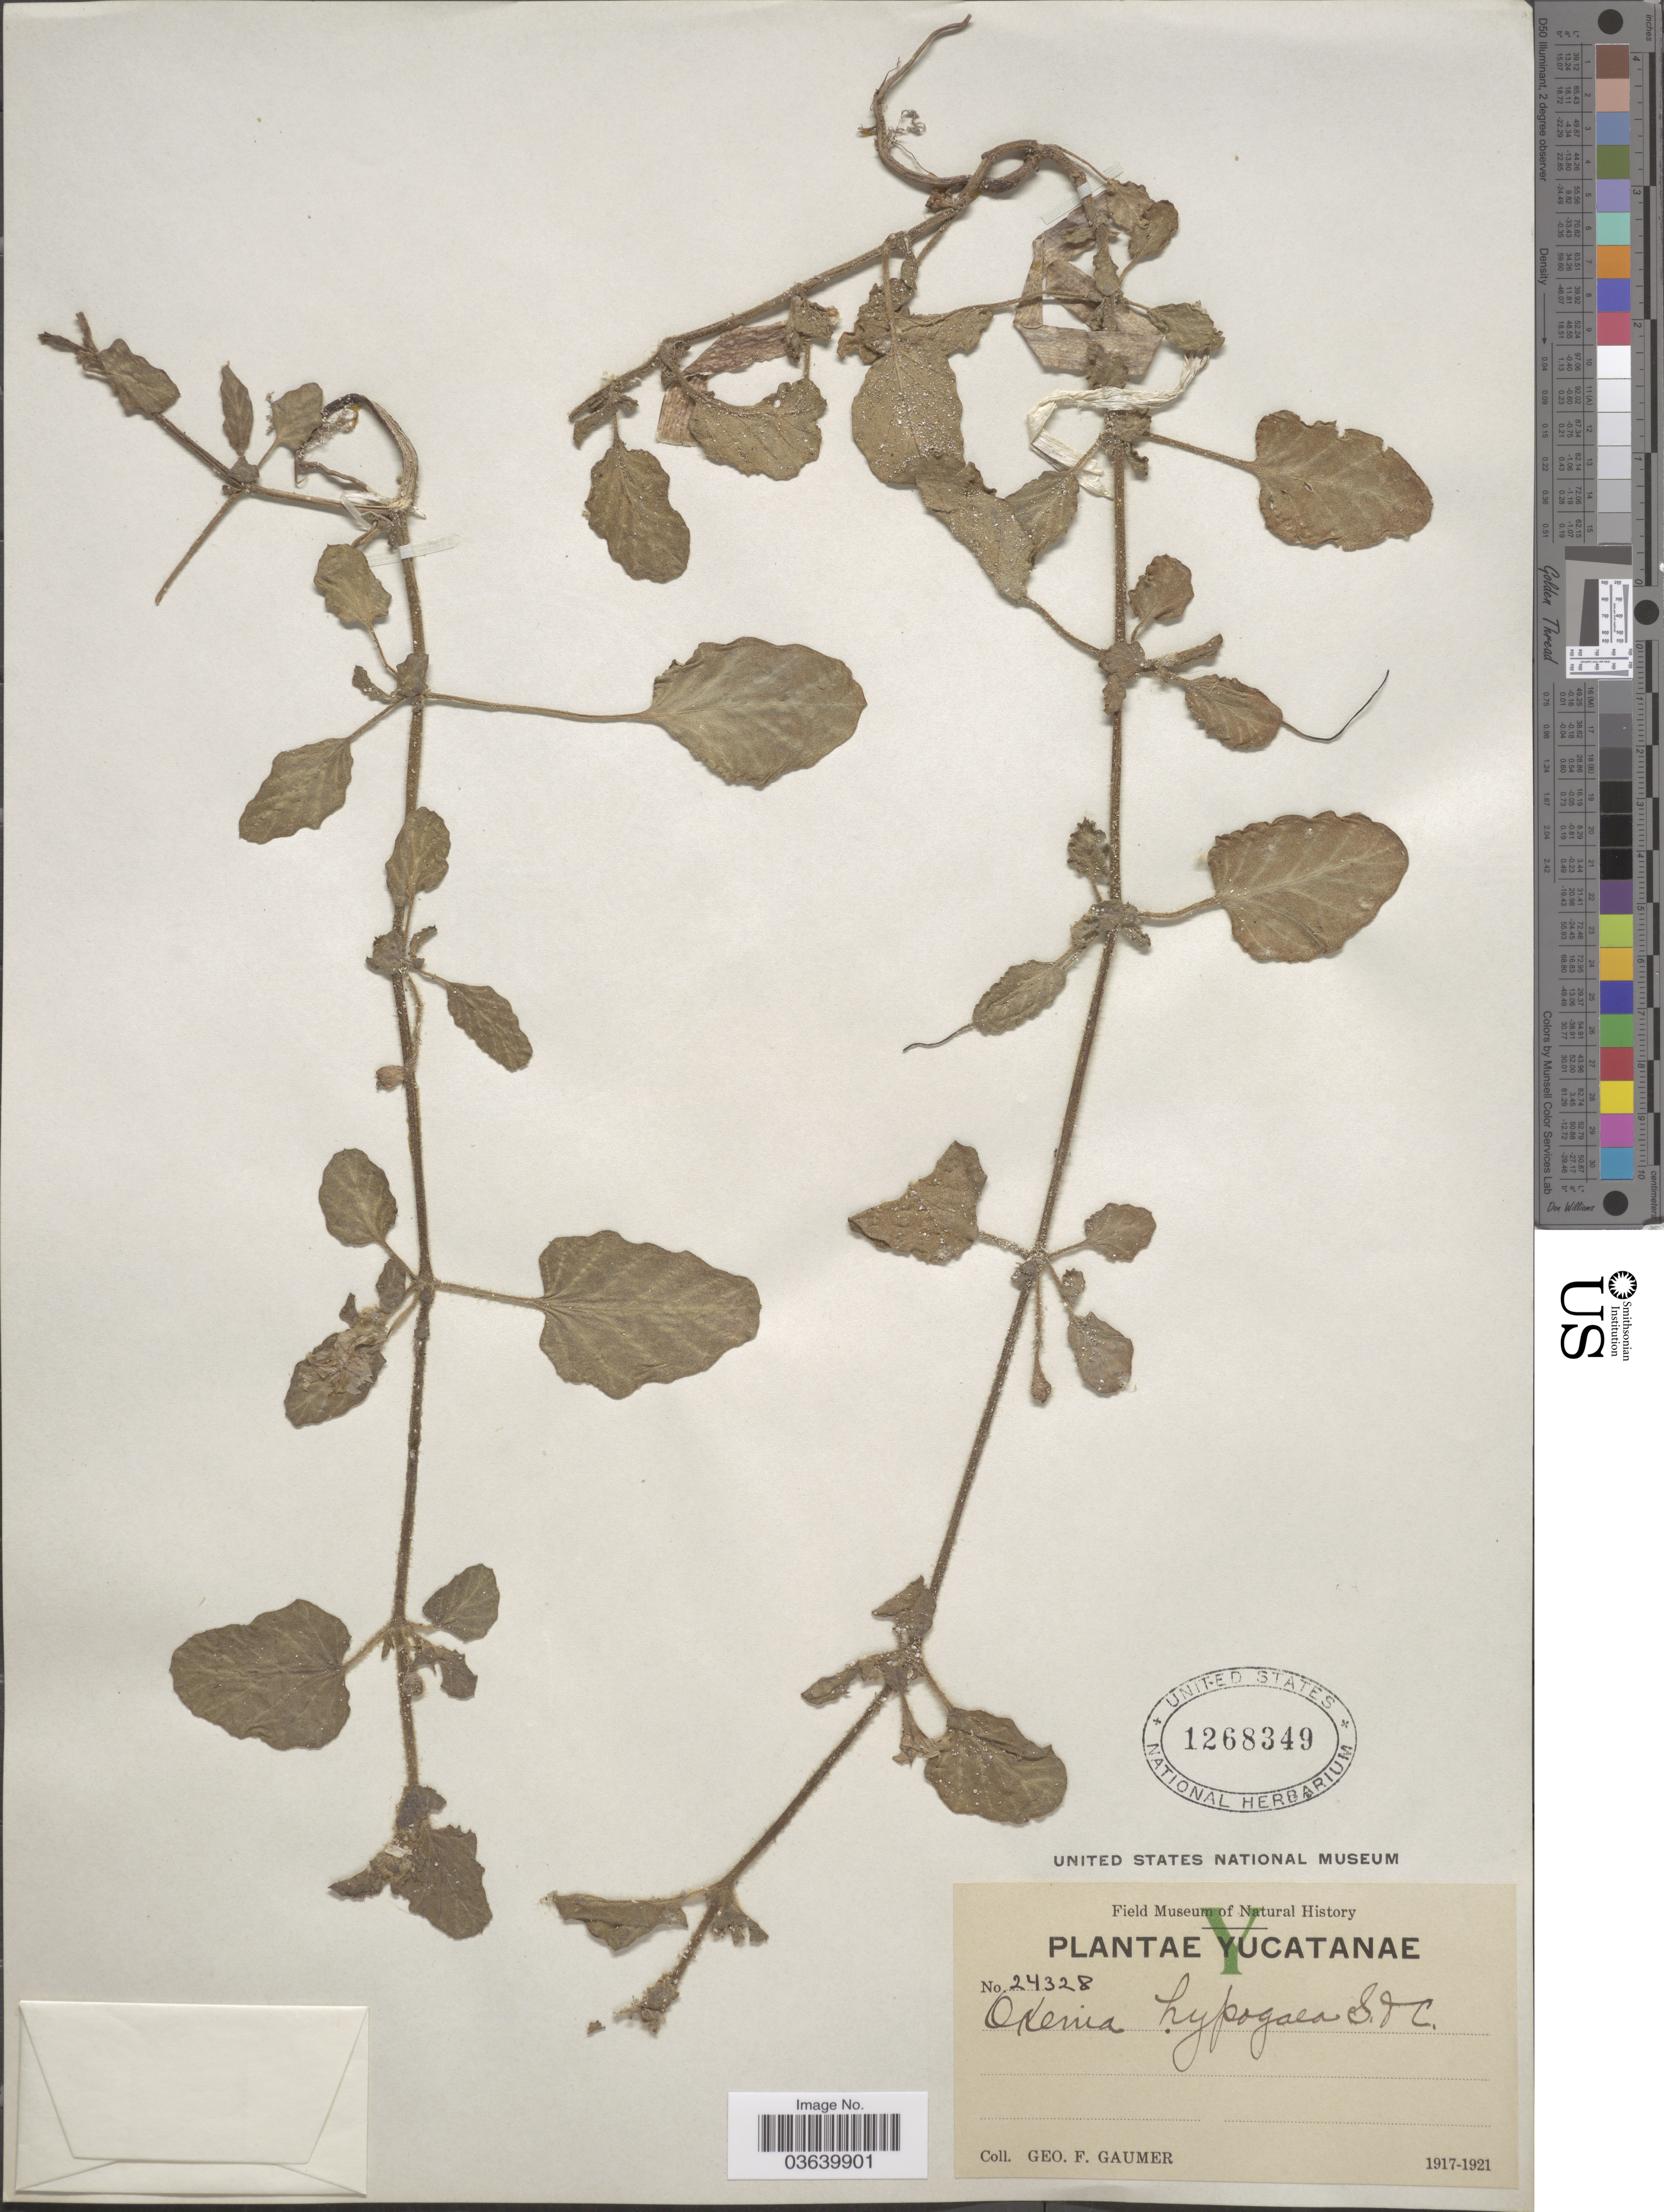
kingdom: Plantae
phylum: Tracheophyta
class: Magnoliopsida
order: Caryophyllales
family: Nyctaginaceae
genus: Okenia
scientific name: Okenia hypogaea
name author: Schltdl. & Cham.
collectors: G. F. Gaumer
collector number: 24328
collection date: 1917/1921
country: Mexico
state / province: Yucatán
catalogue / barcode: US 1268349